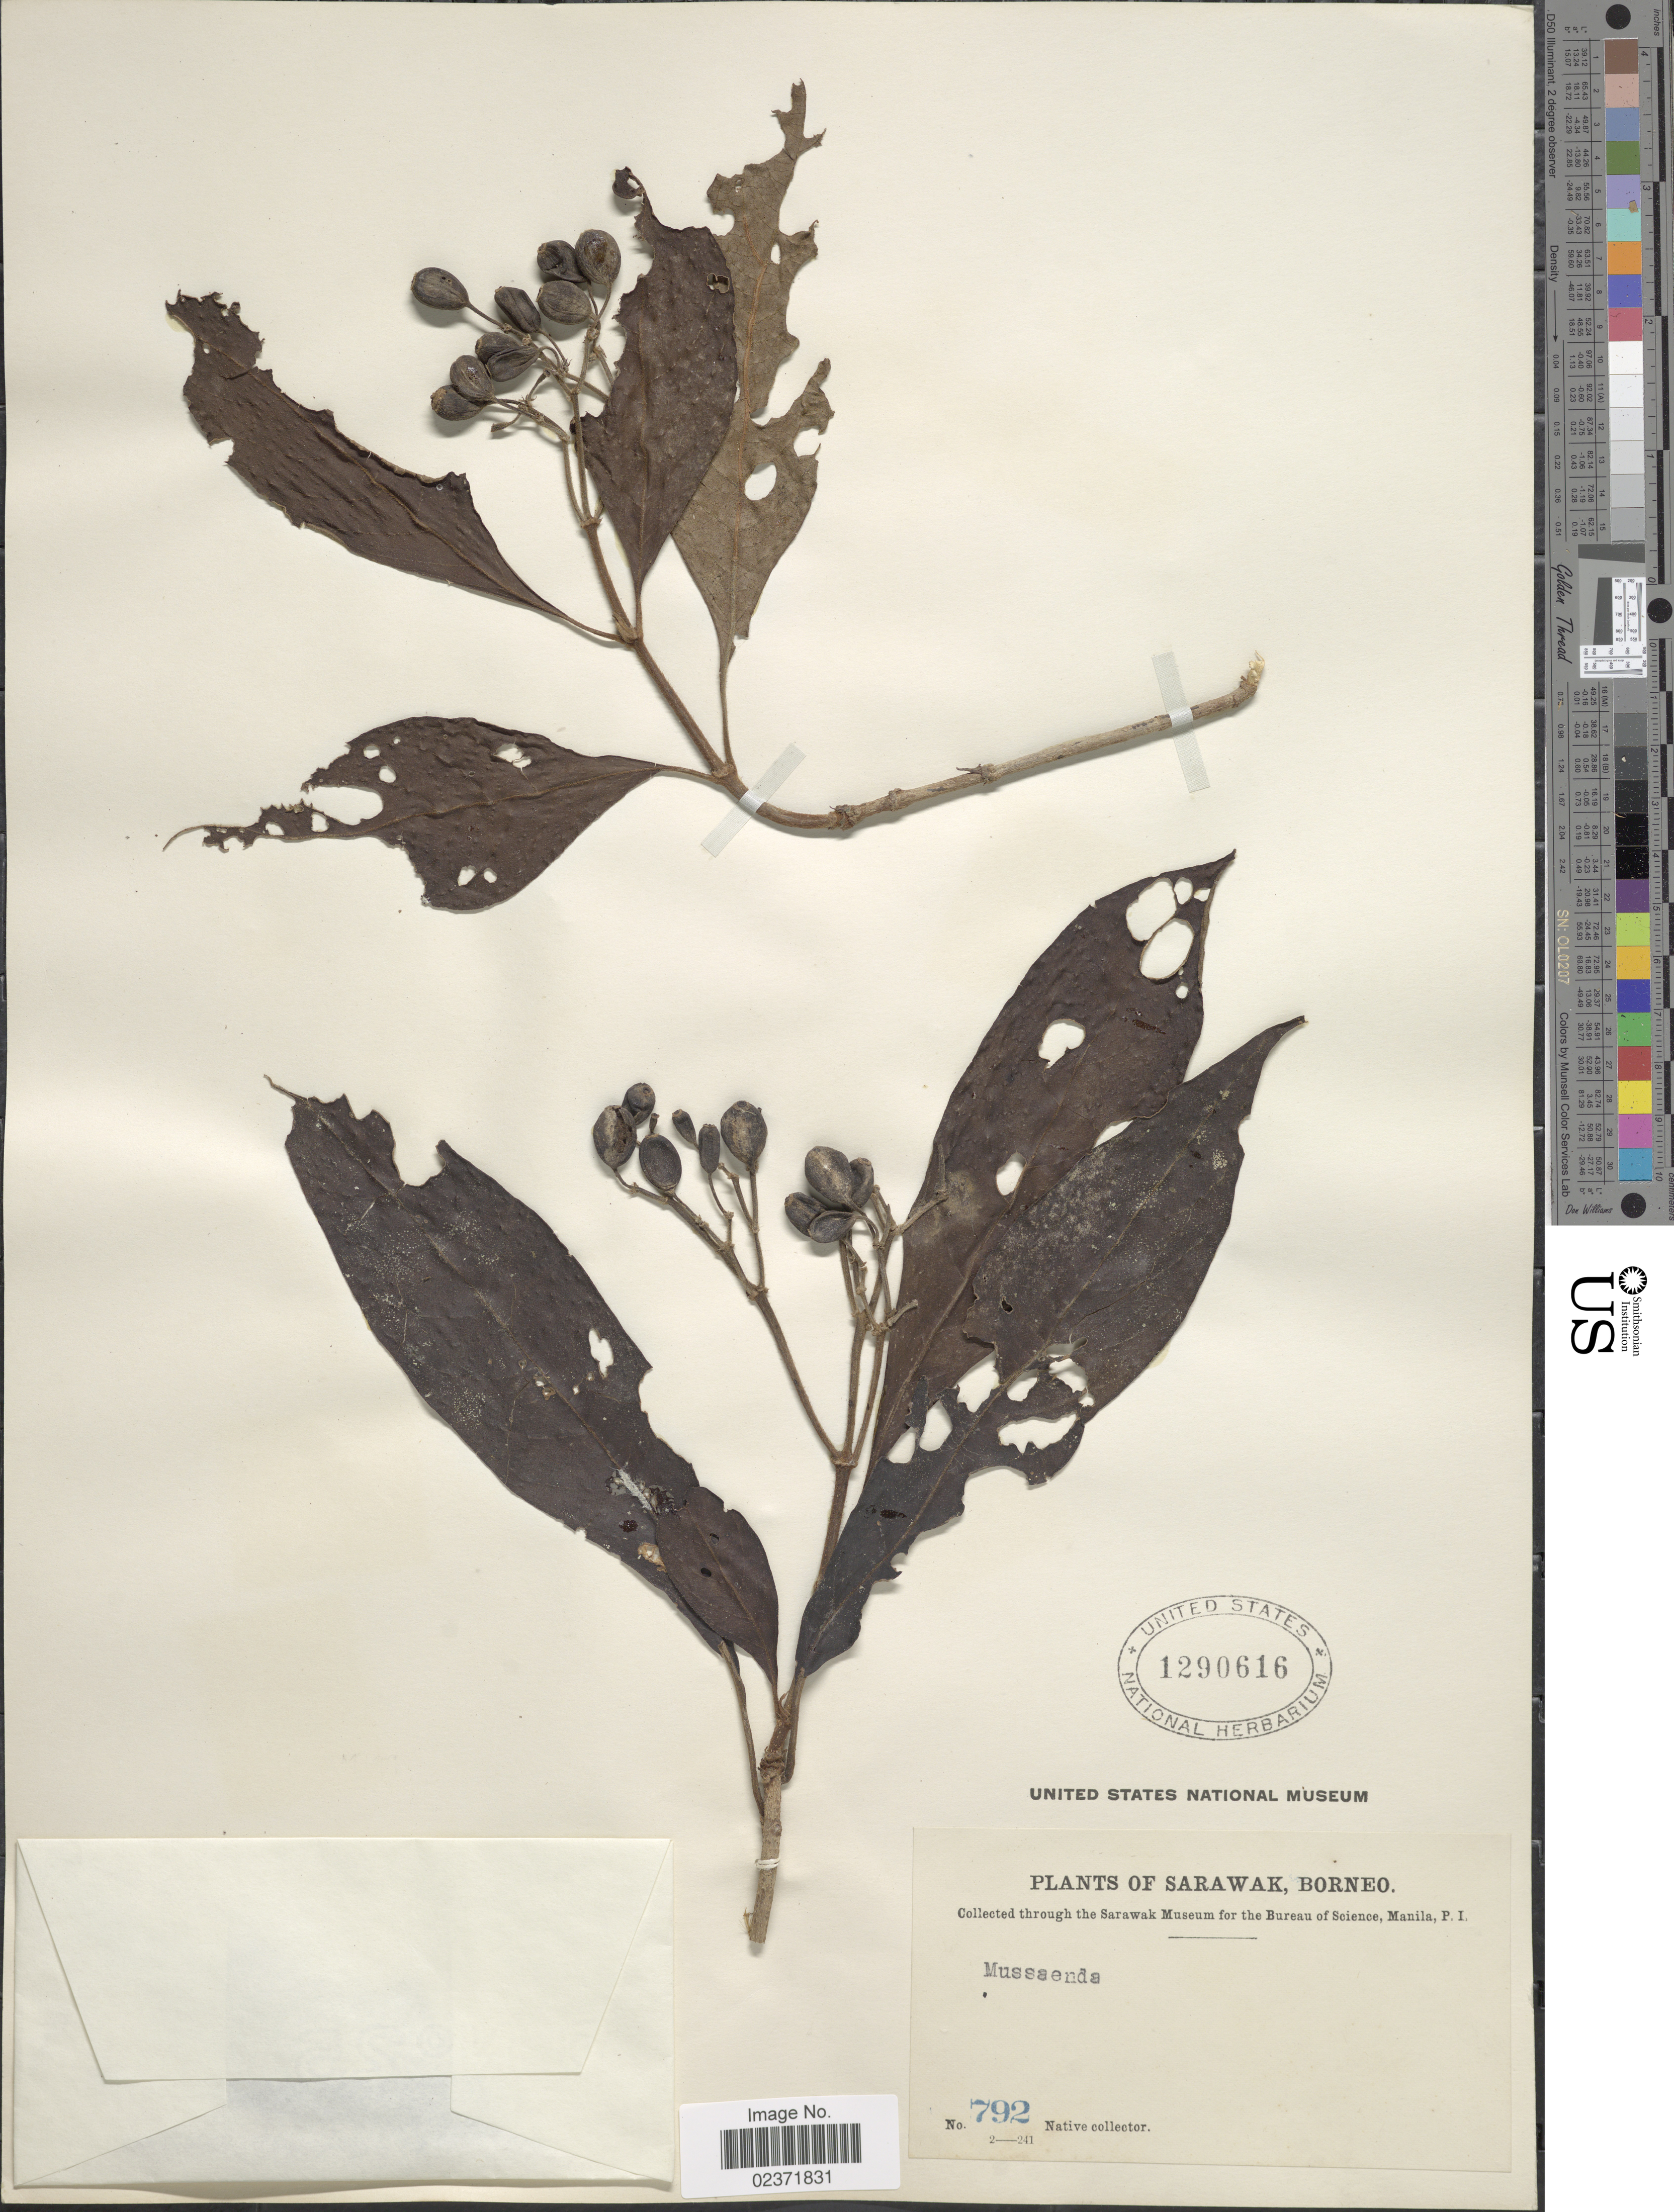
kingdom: Plantae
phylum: Tracheophyta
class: Magnoliopsida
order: Gentianales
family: Rubiaceae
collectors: Native collector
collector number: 792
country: Malaysia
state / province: Sarawak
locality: Sarawak, Borneo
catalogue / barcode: US 1290616